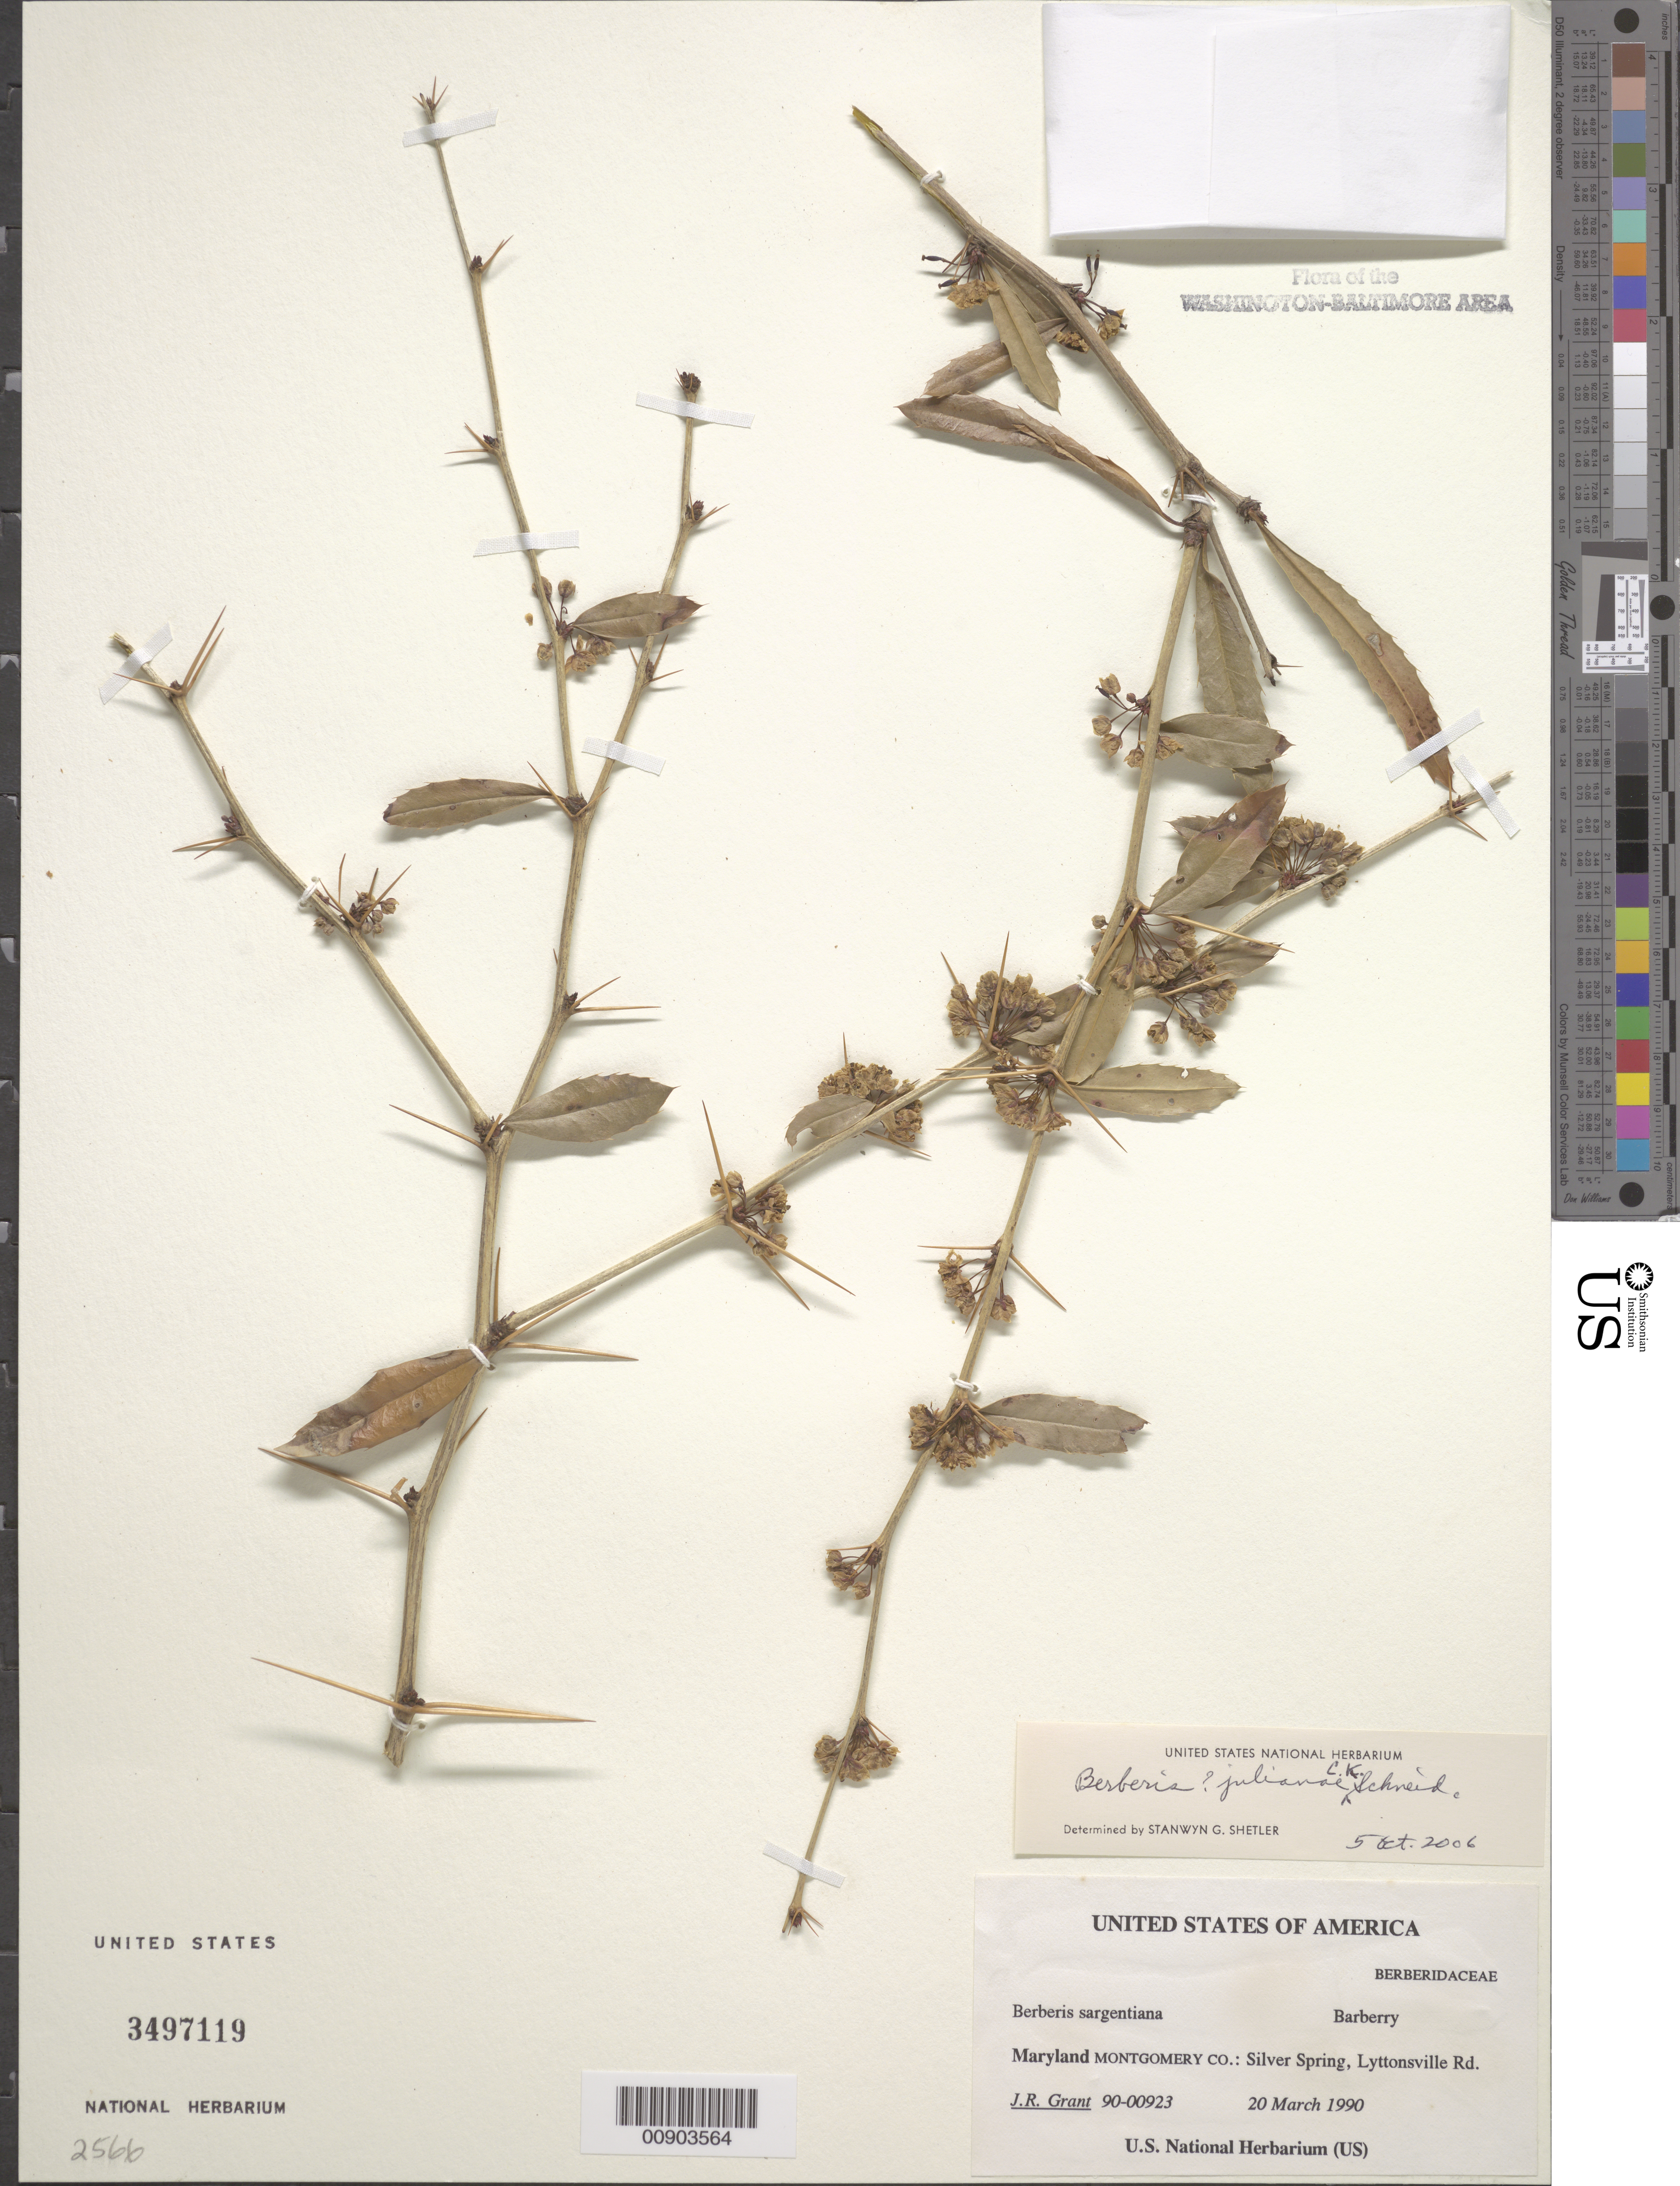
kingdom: Plantae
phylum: Tracheophyta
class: Magnoliopsida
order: Ranunculales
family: Berberidaceae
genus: Berberis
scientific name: Berberis julianae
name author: C.K. Schneid. in Sarg.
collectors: J. R. Grant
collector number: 90-00923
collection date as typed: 20 March 1990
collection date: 1990-03-20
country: United States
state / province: Maryland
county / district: Montgomery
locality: Silver Spring, Lyttonsville Rd.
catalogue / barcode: US 3497119